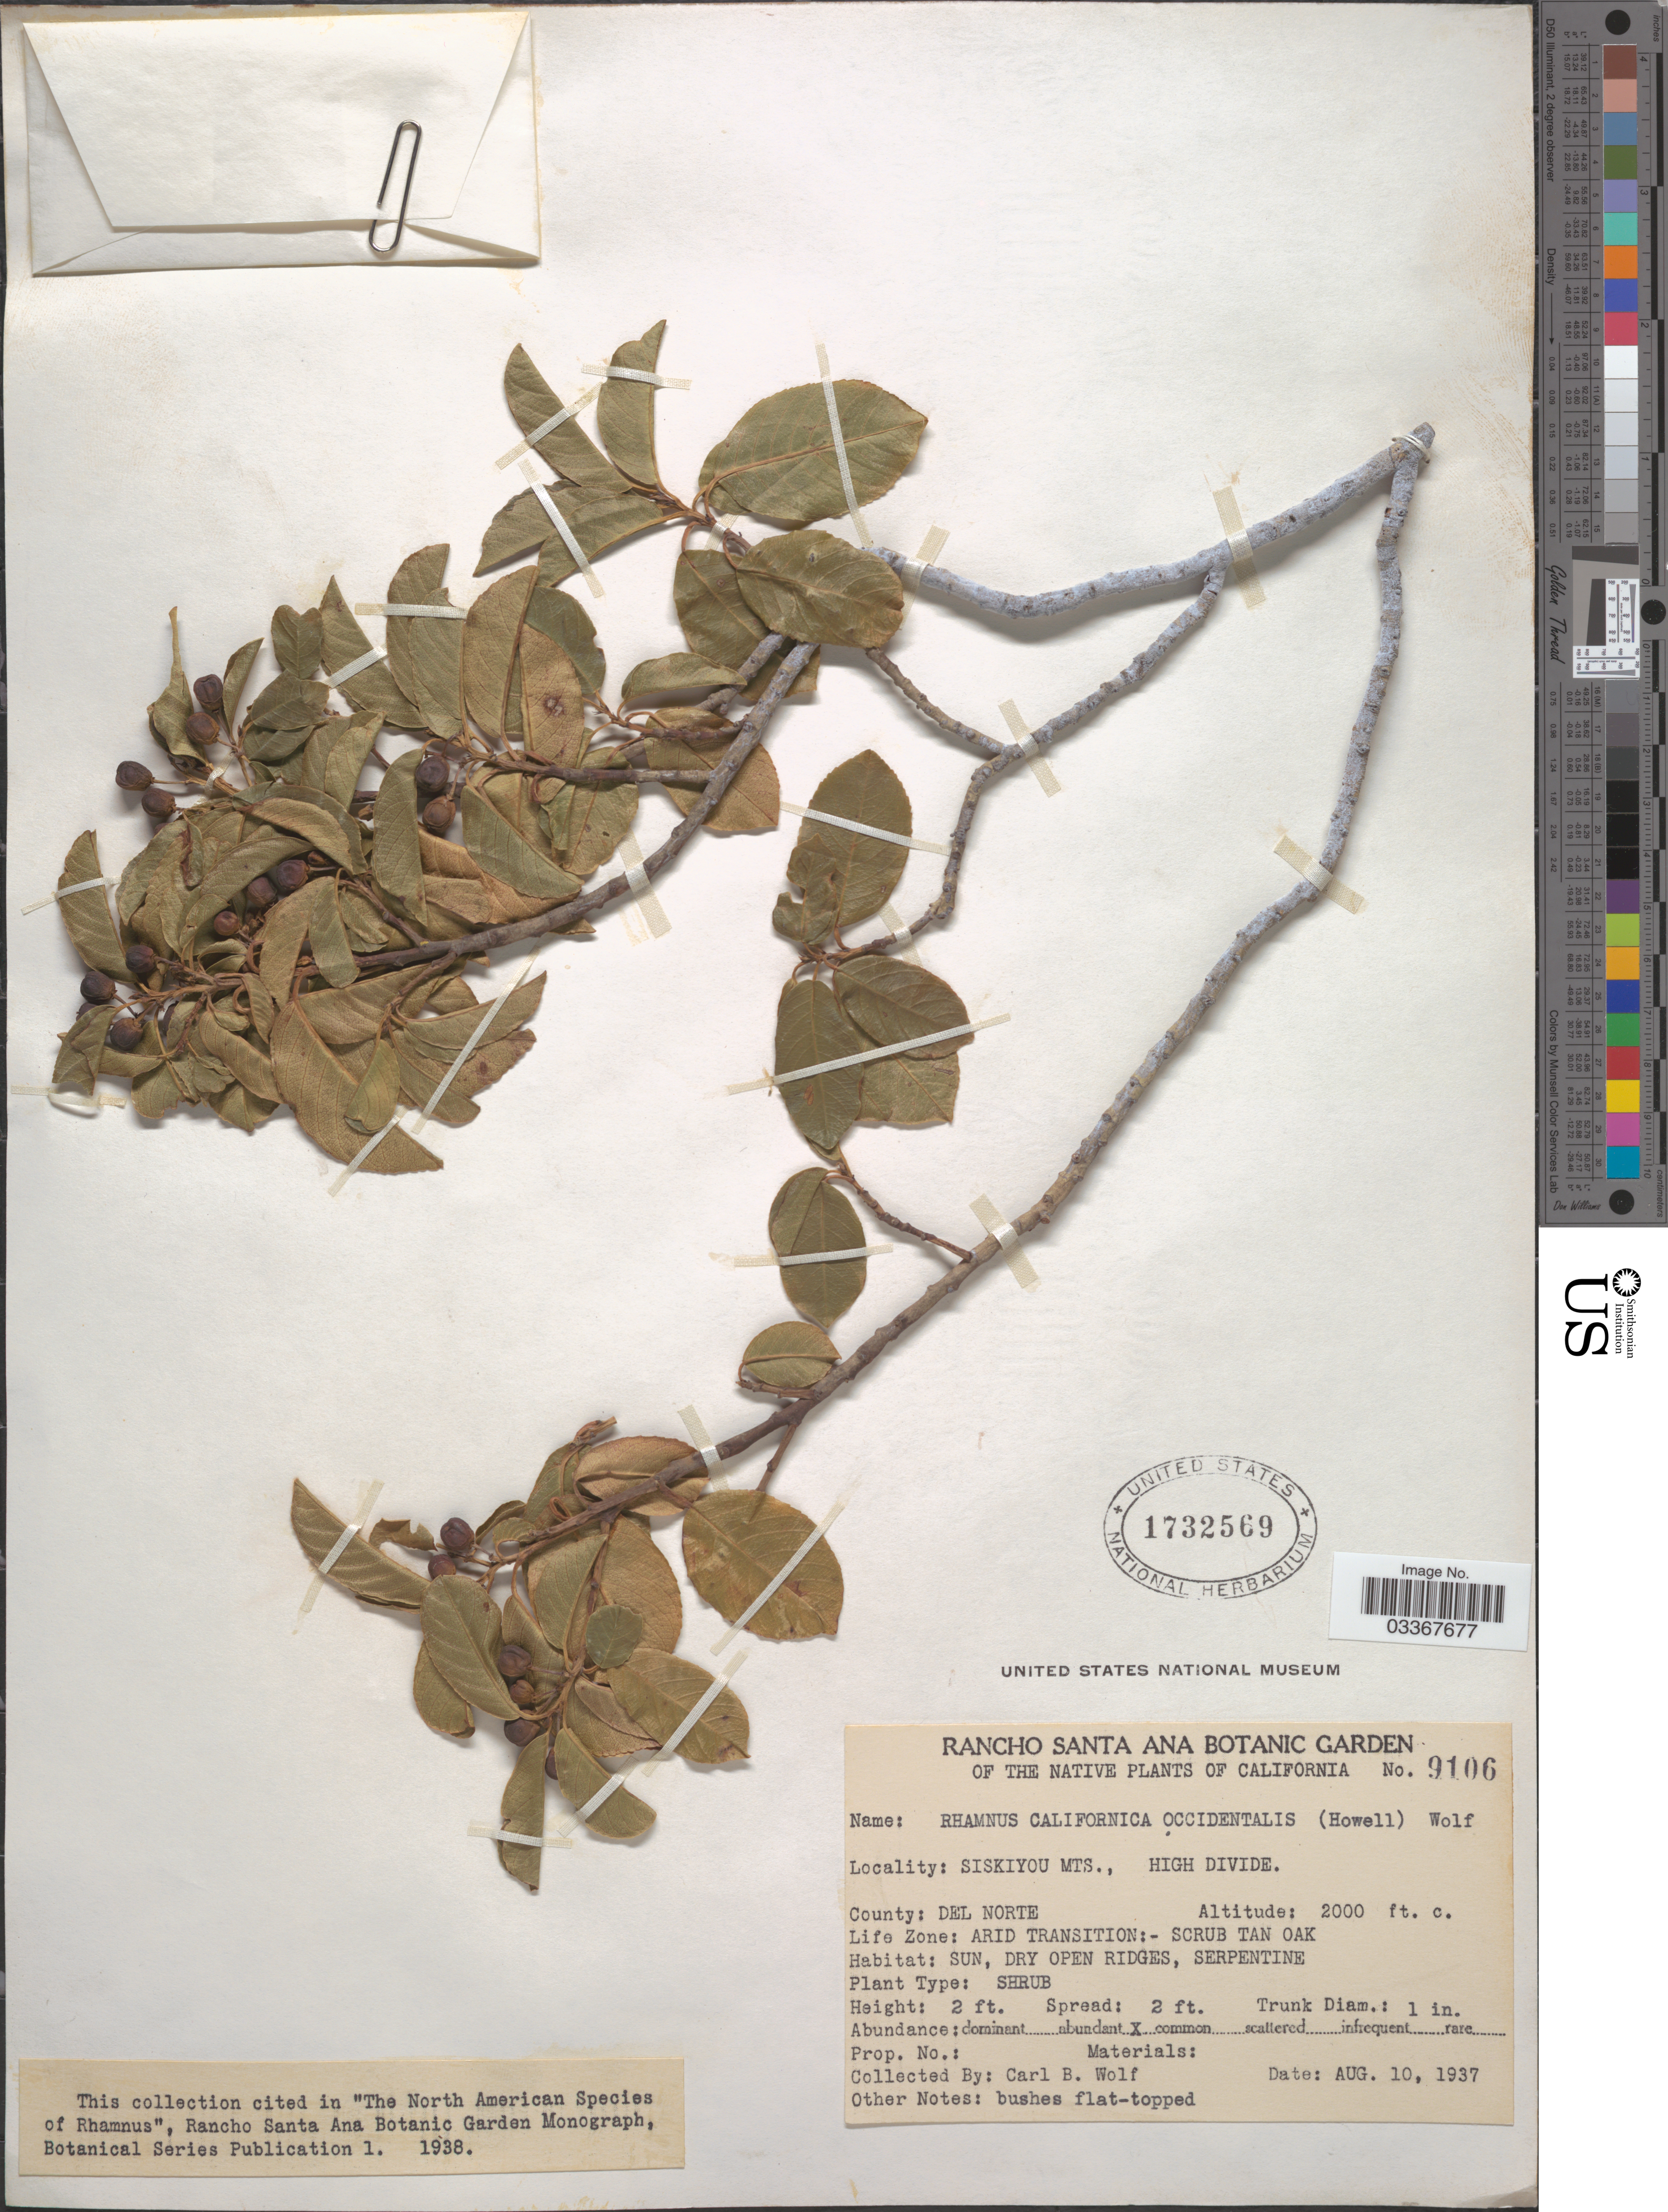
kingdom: Plantae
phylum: Tracheophyta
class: Magnoliopsida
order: Rosales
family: Rhamnaceae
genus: Frangula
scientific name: Frangula californica subsp. occidentalis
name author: (Howell) Kartesz & Gandhi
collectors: C. B. Wolf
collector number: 9106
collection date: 1937-08-10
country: United States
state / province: California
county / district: Del Norte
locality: Siskiyou Mts., High Divide, County: Del Norte.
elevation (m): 610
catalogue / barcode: US 1732569